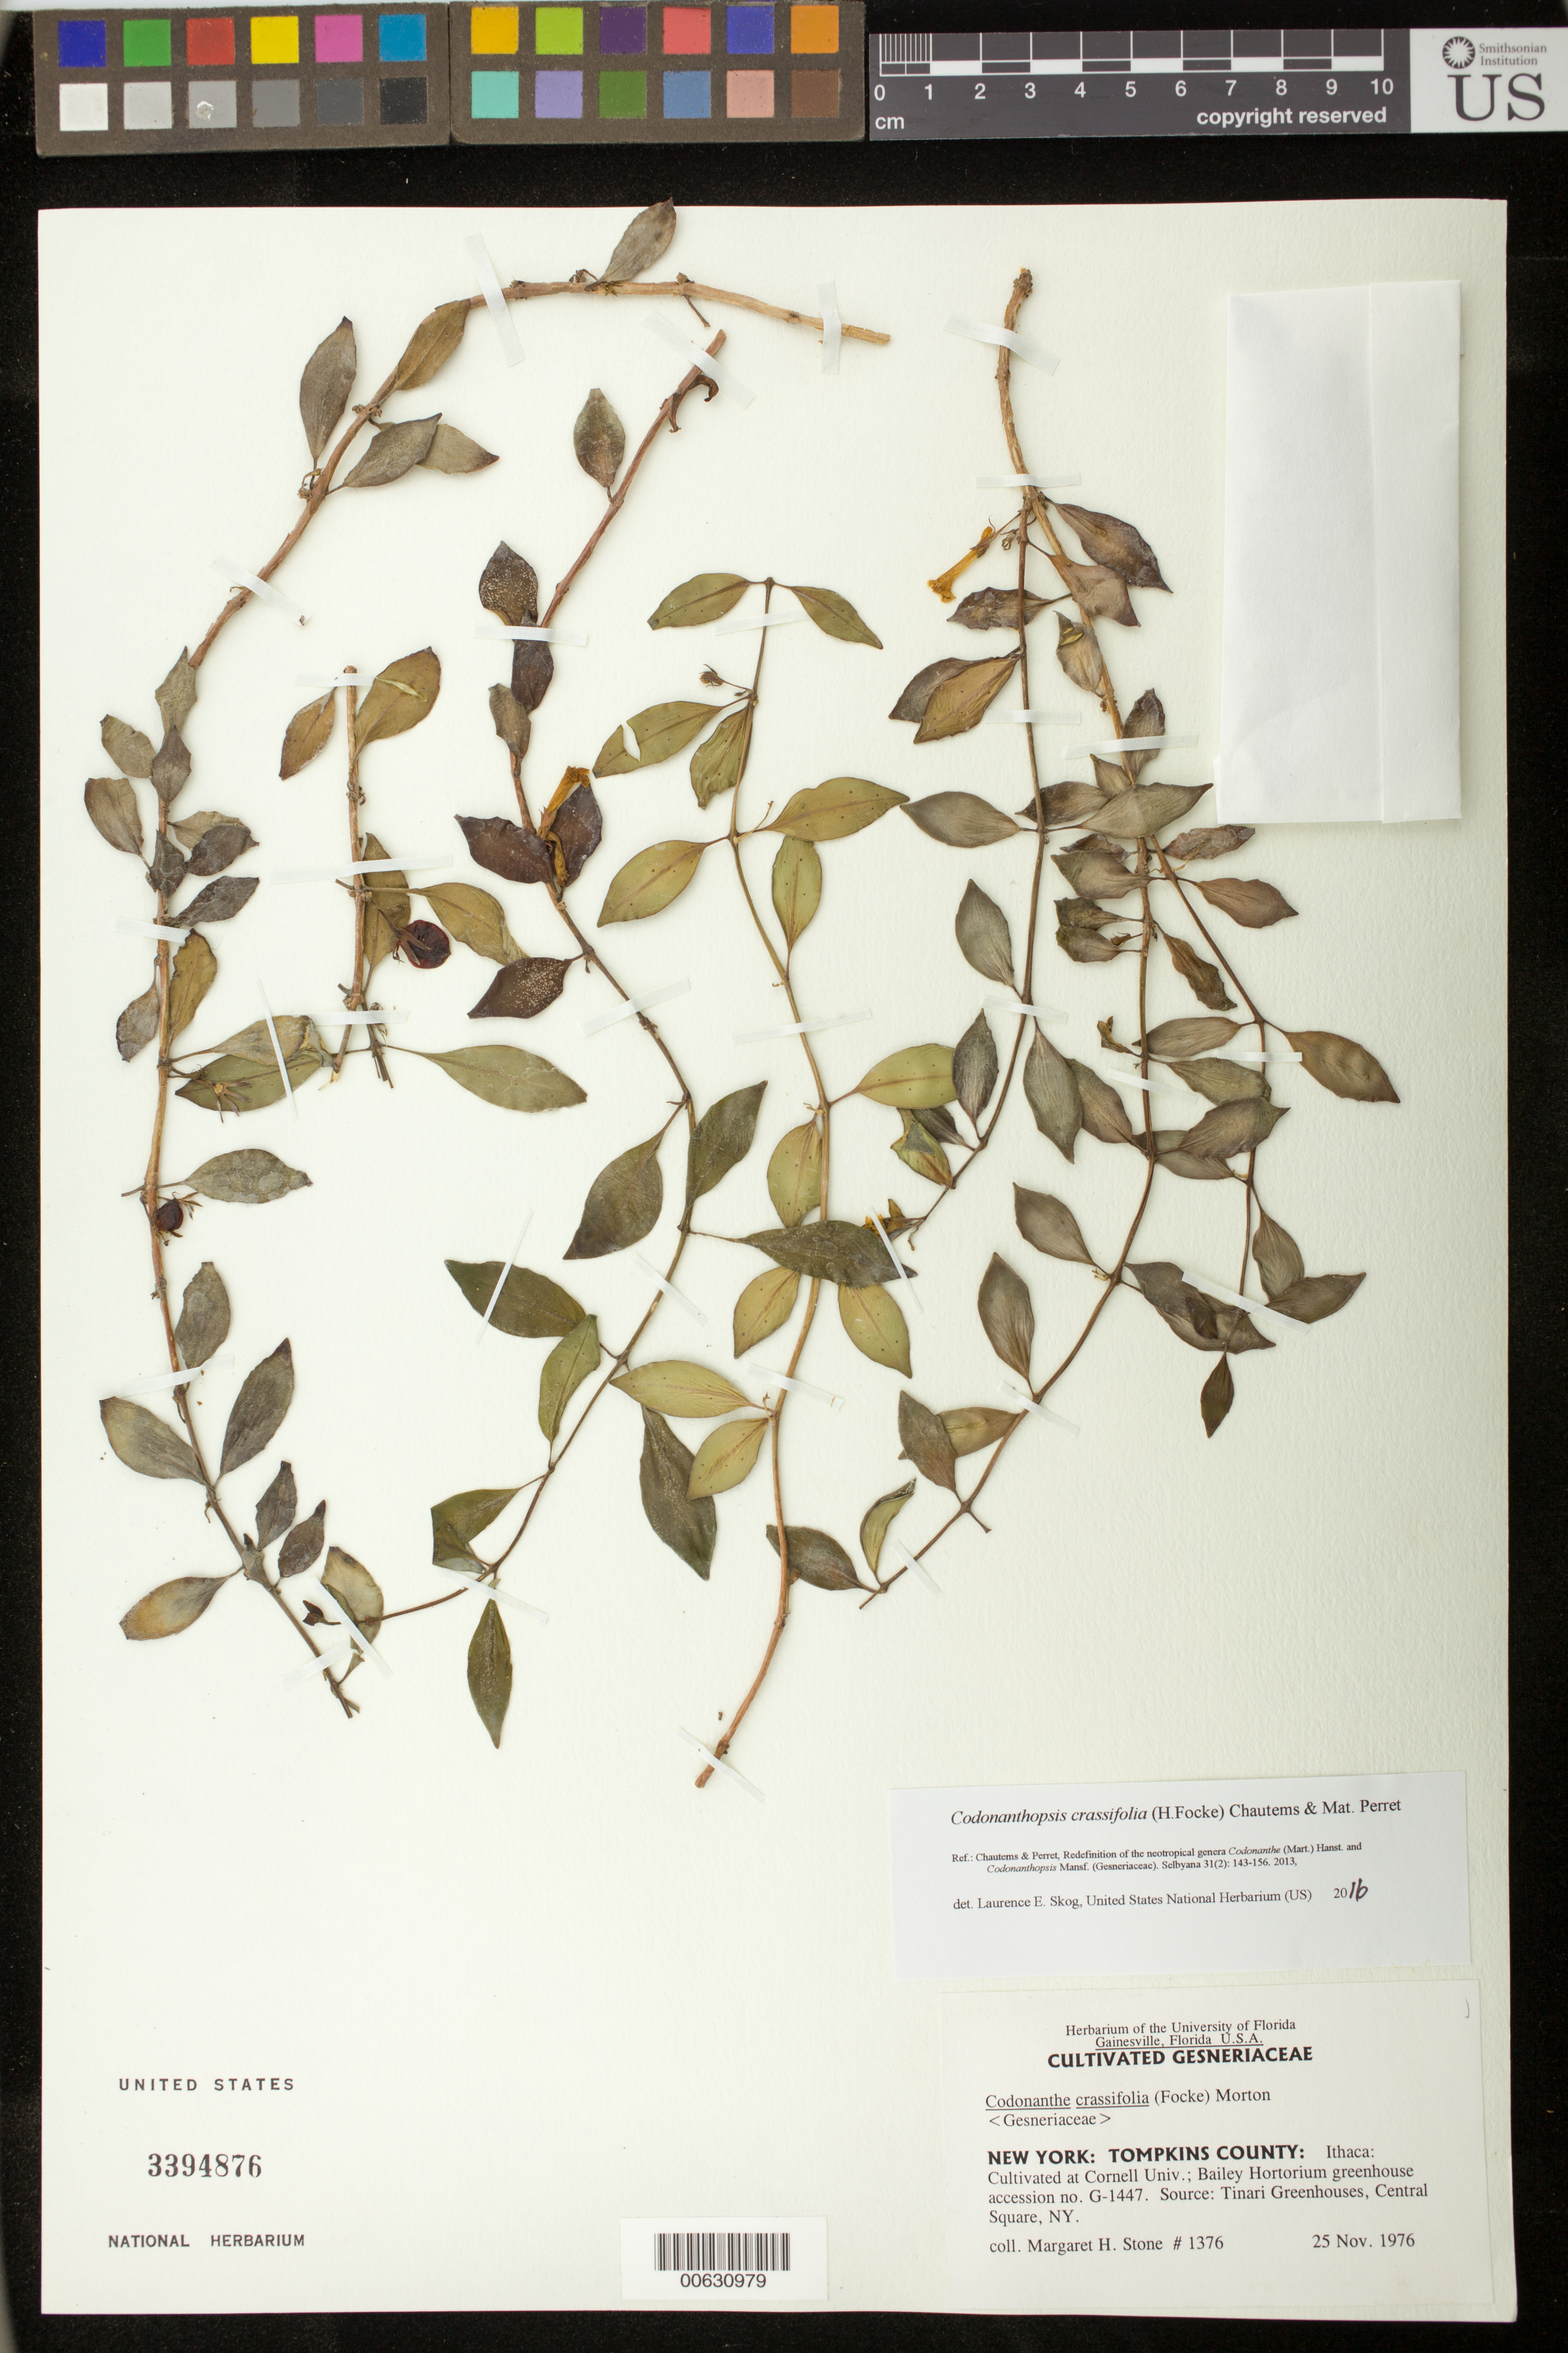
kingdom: Plantae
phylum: Tracheophyta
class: Magnoliopsida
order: Lamiales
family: Gesneriaceae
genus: Codonanthopsis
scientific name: Codonanthopsis crassifolia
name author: (H. Focke) Chautems & Mat.Perret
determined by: Skog, Laurence E.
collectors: M. Stone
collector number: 1376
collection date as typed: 25 Nov 1976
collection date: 1976-11-25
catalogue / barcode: US 3394876